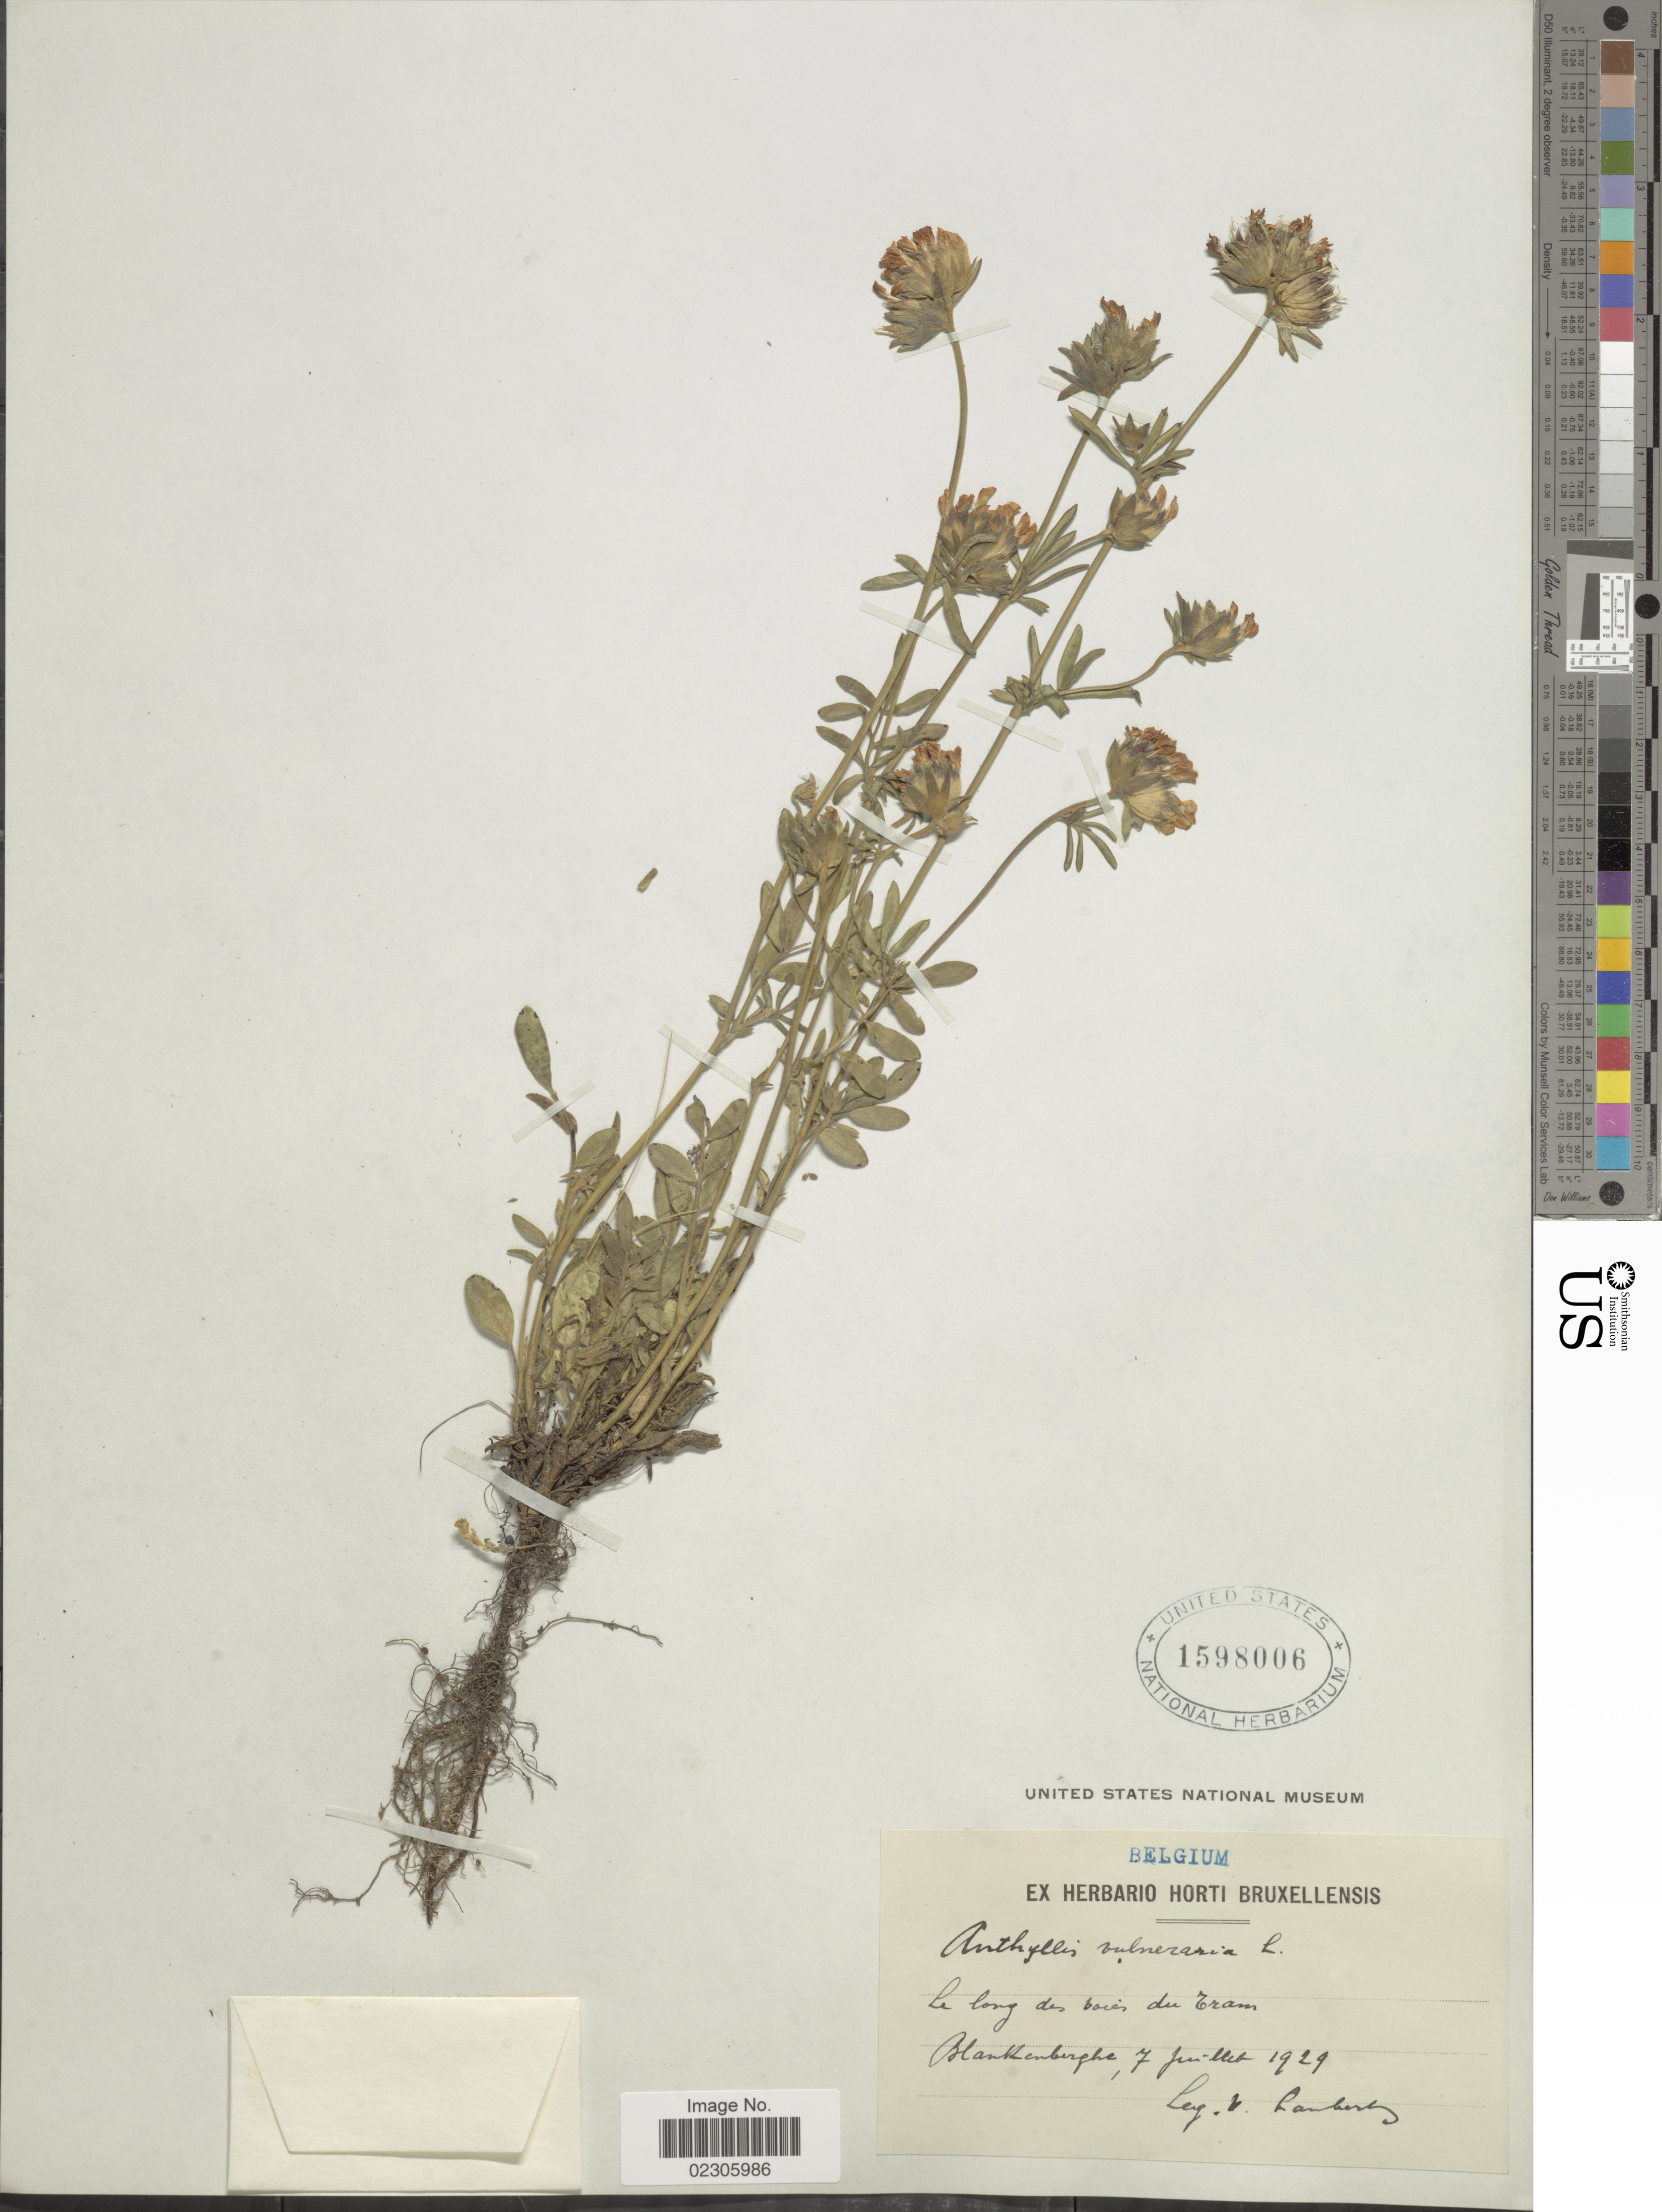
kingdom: Plantae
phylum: Tracheophyta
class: Magnoliopsida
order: Fabales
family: Fabaceae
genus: Anthyllis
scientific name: Anthyllis vulneraria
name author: L.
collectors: V. Lambert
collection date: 1929-07-07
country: Belgium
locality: Tram, Blankenberghe [interpreted]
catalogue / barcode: US 1598006